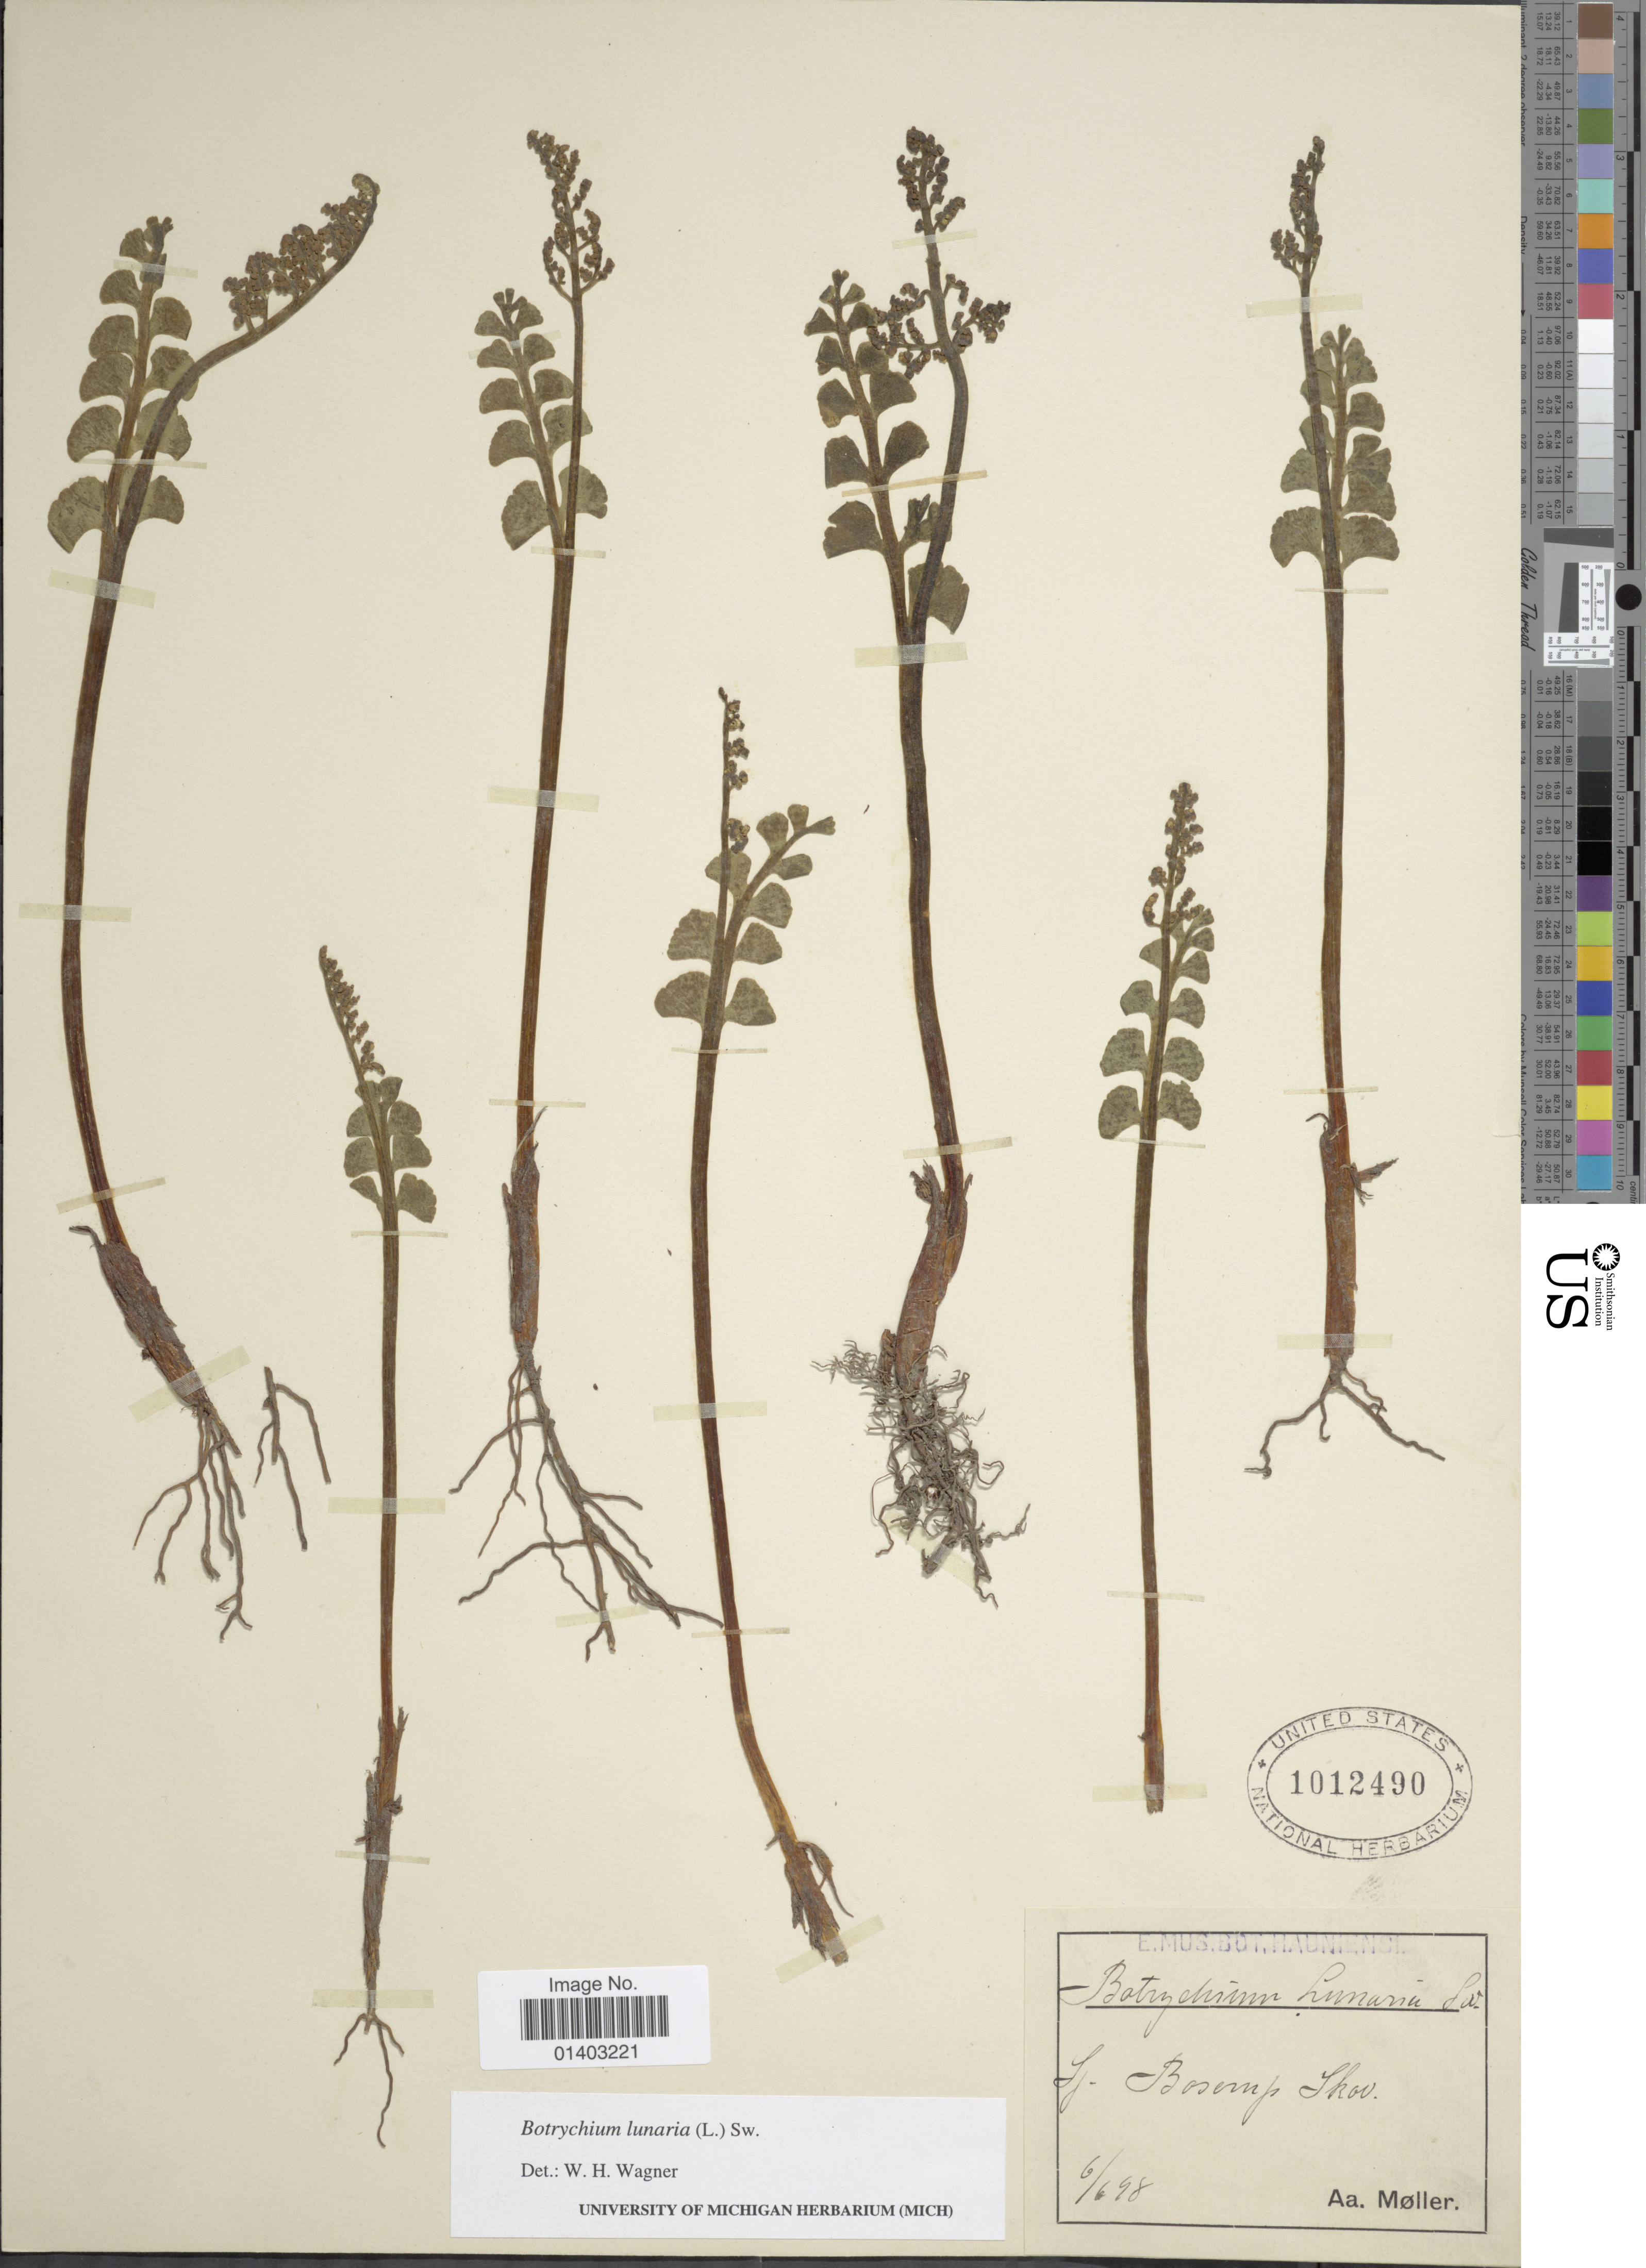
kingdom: Plantae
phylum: Tracheophyta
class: Polypodiopsida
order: Ophioglossales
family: Ophioglossaceae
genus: Botrychium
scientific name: Botrychium lunaria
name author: (L.) Sw.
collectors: A. Møller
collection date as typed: Transcribed d/m/y: 6/6/98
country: Denmark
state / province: Sjæland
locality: Sj. Boserup Skov.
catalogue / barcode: US 1012490